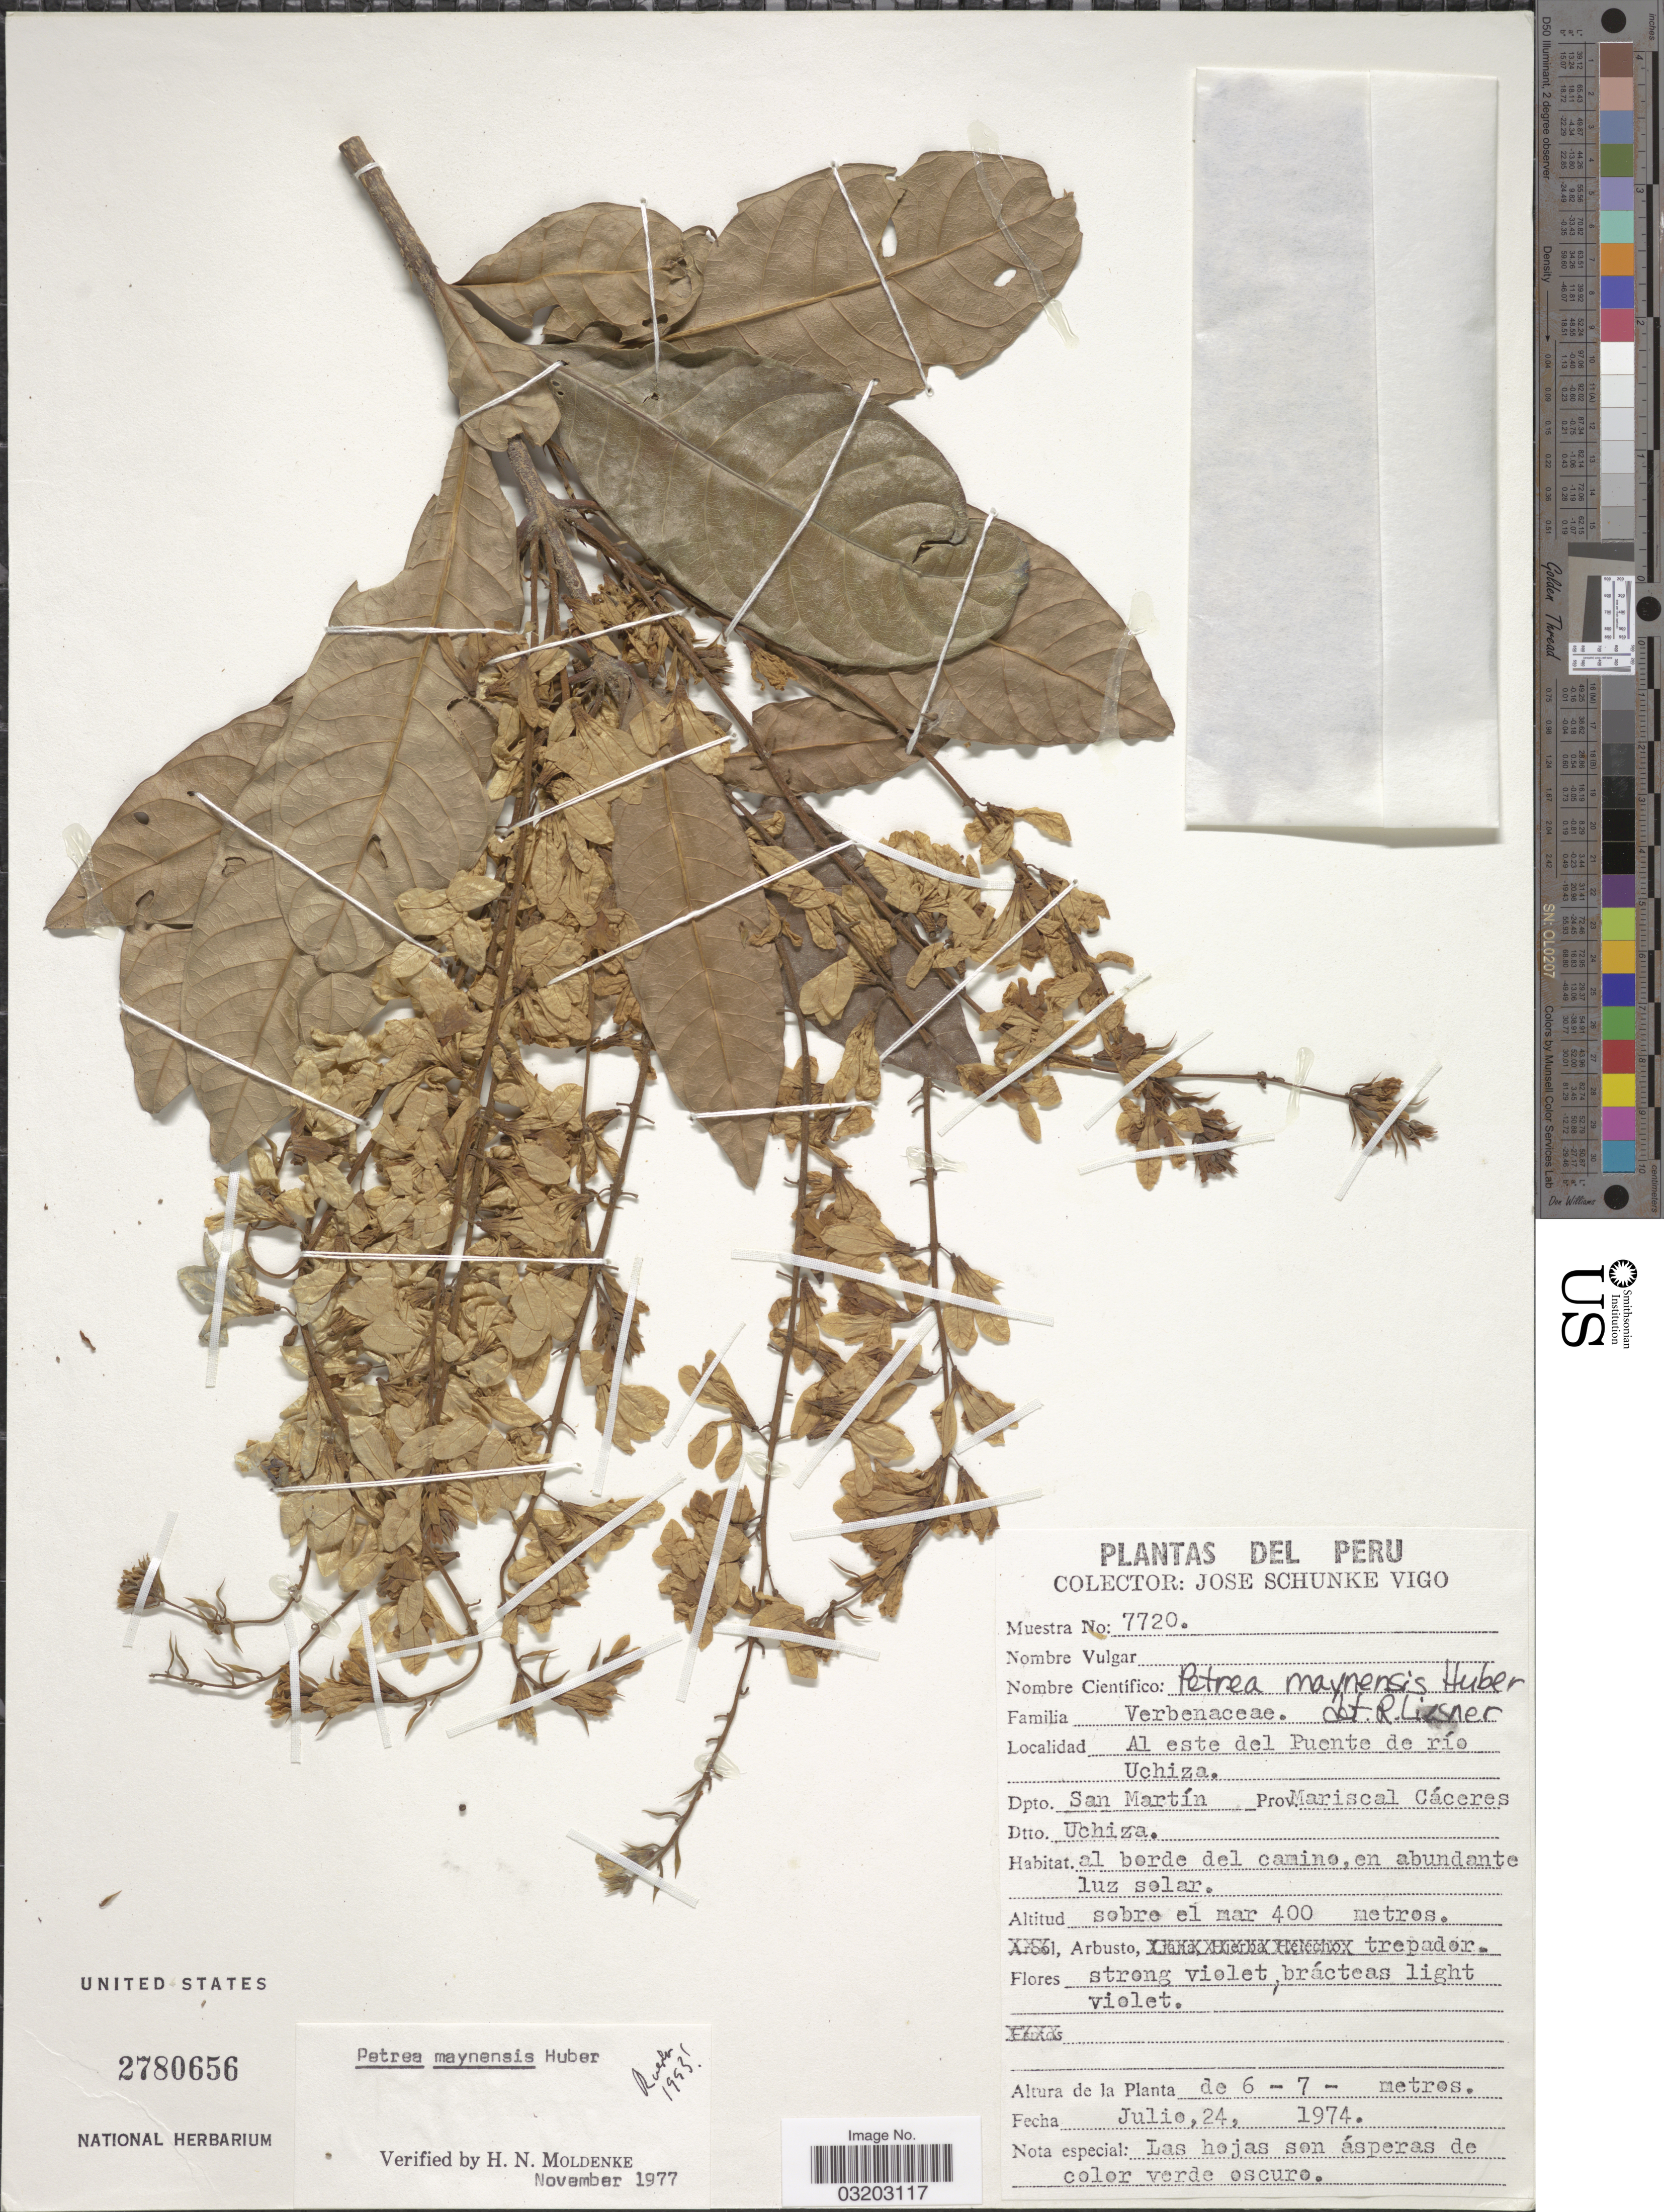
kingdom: Plantae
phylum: Tracheophyta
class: Magnoliopsida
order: Lamiales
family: Verbenaceae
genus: Petrea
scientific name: Petrea maynensis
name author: Huber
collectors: J. Schunke Vigo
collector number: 7720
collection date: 1974-07-24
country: Peru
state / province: San Martín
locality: Al este del Puente de río Uchiza. Dpto. San Martín. Prov. Mariscal Cáceres. Dtto. Uchiza.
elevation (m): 400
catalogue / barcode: US 2780656